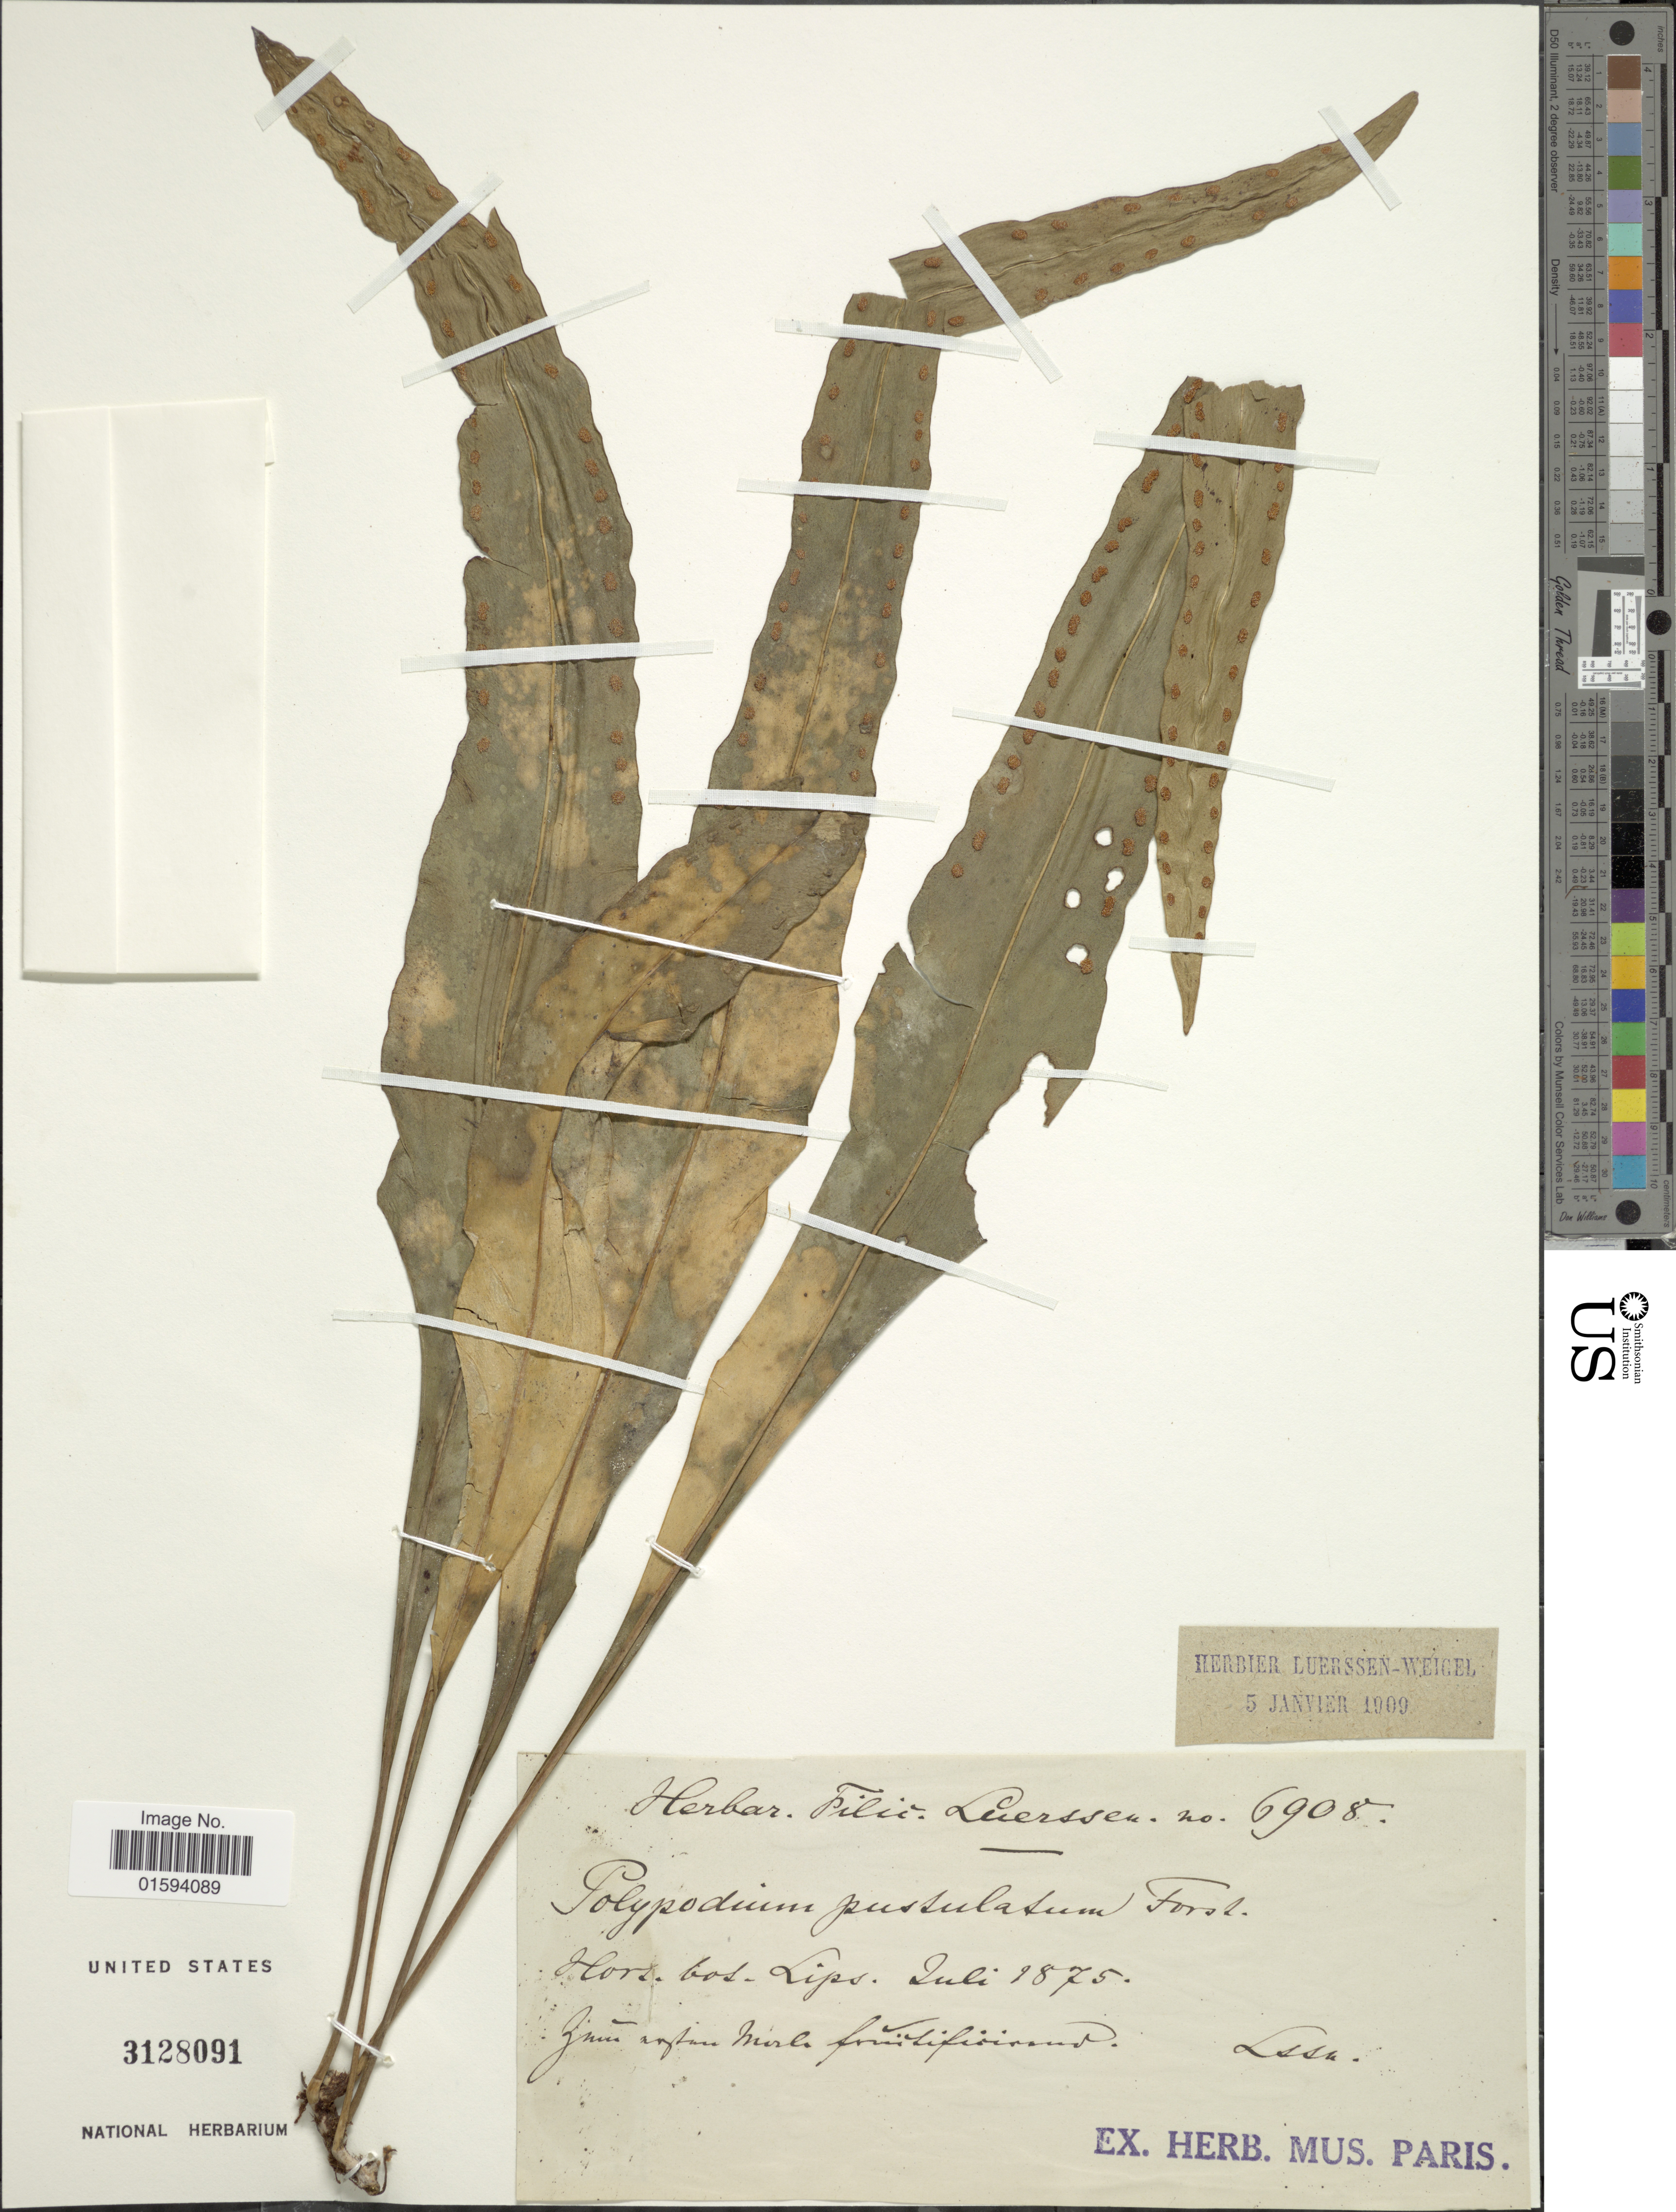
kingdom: Plantae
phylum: Tracheophyta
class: Polypodiopsida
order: Polypodiales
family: Polypodiaceae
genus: Polypodium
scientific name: Polypodium pustulatum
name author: G. Forst.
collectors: ex herb. Mus. Paris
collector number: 6908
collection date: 1875-07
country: Germany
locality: Hort. bos. Lips.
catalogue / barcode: US 3128091